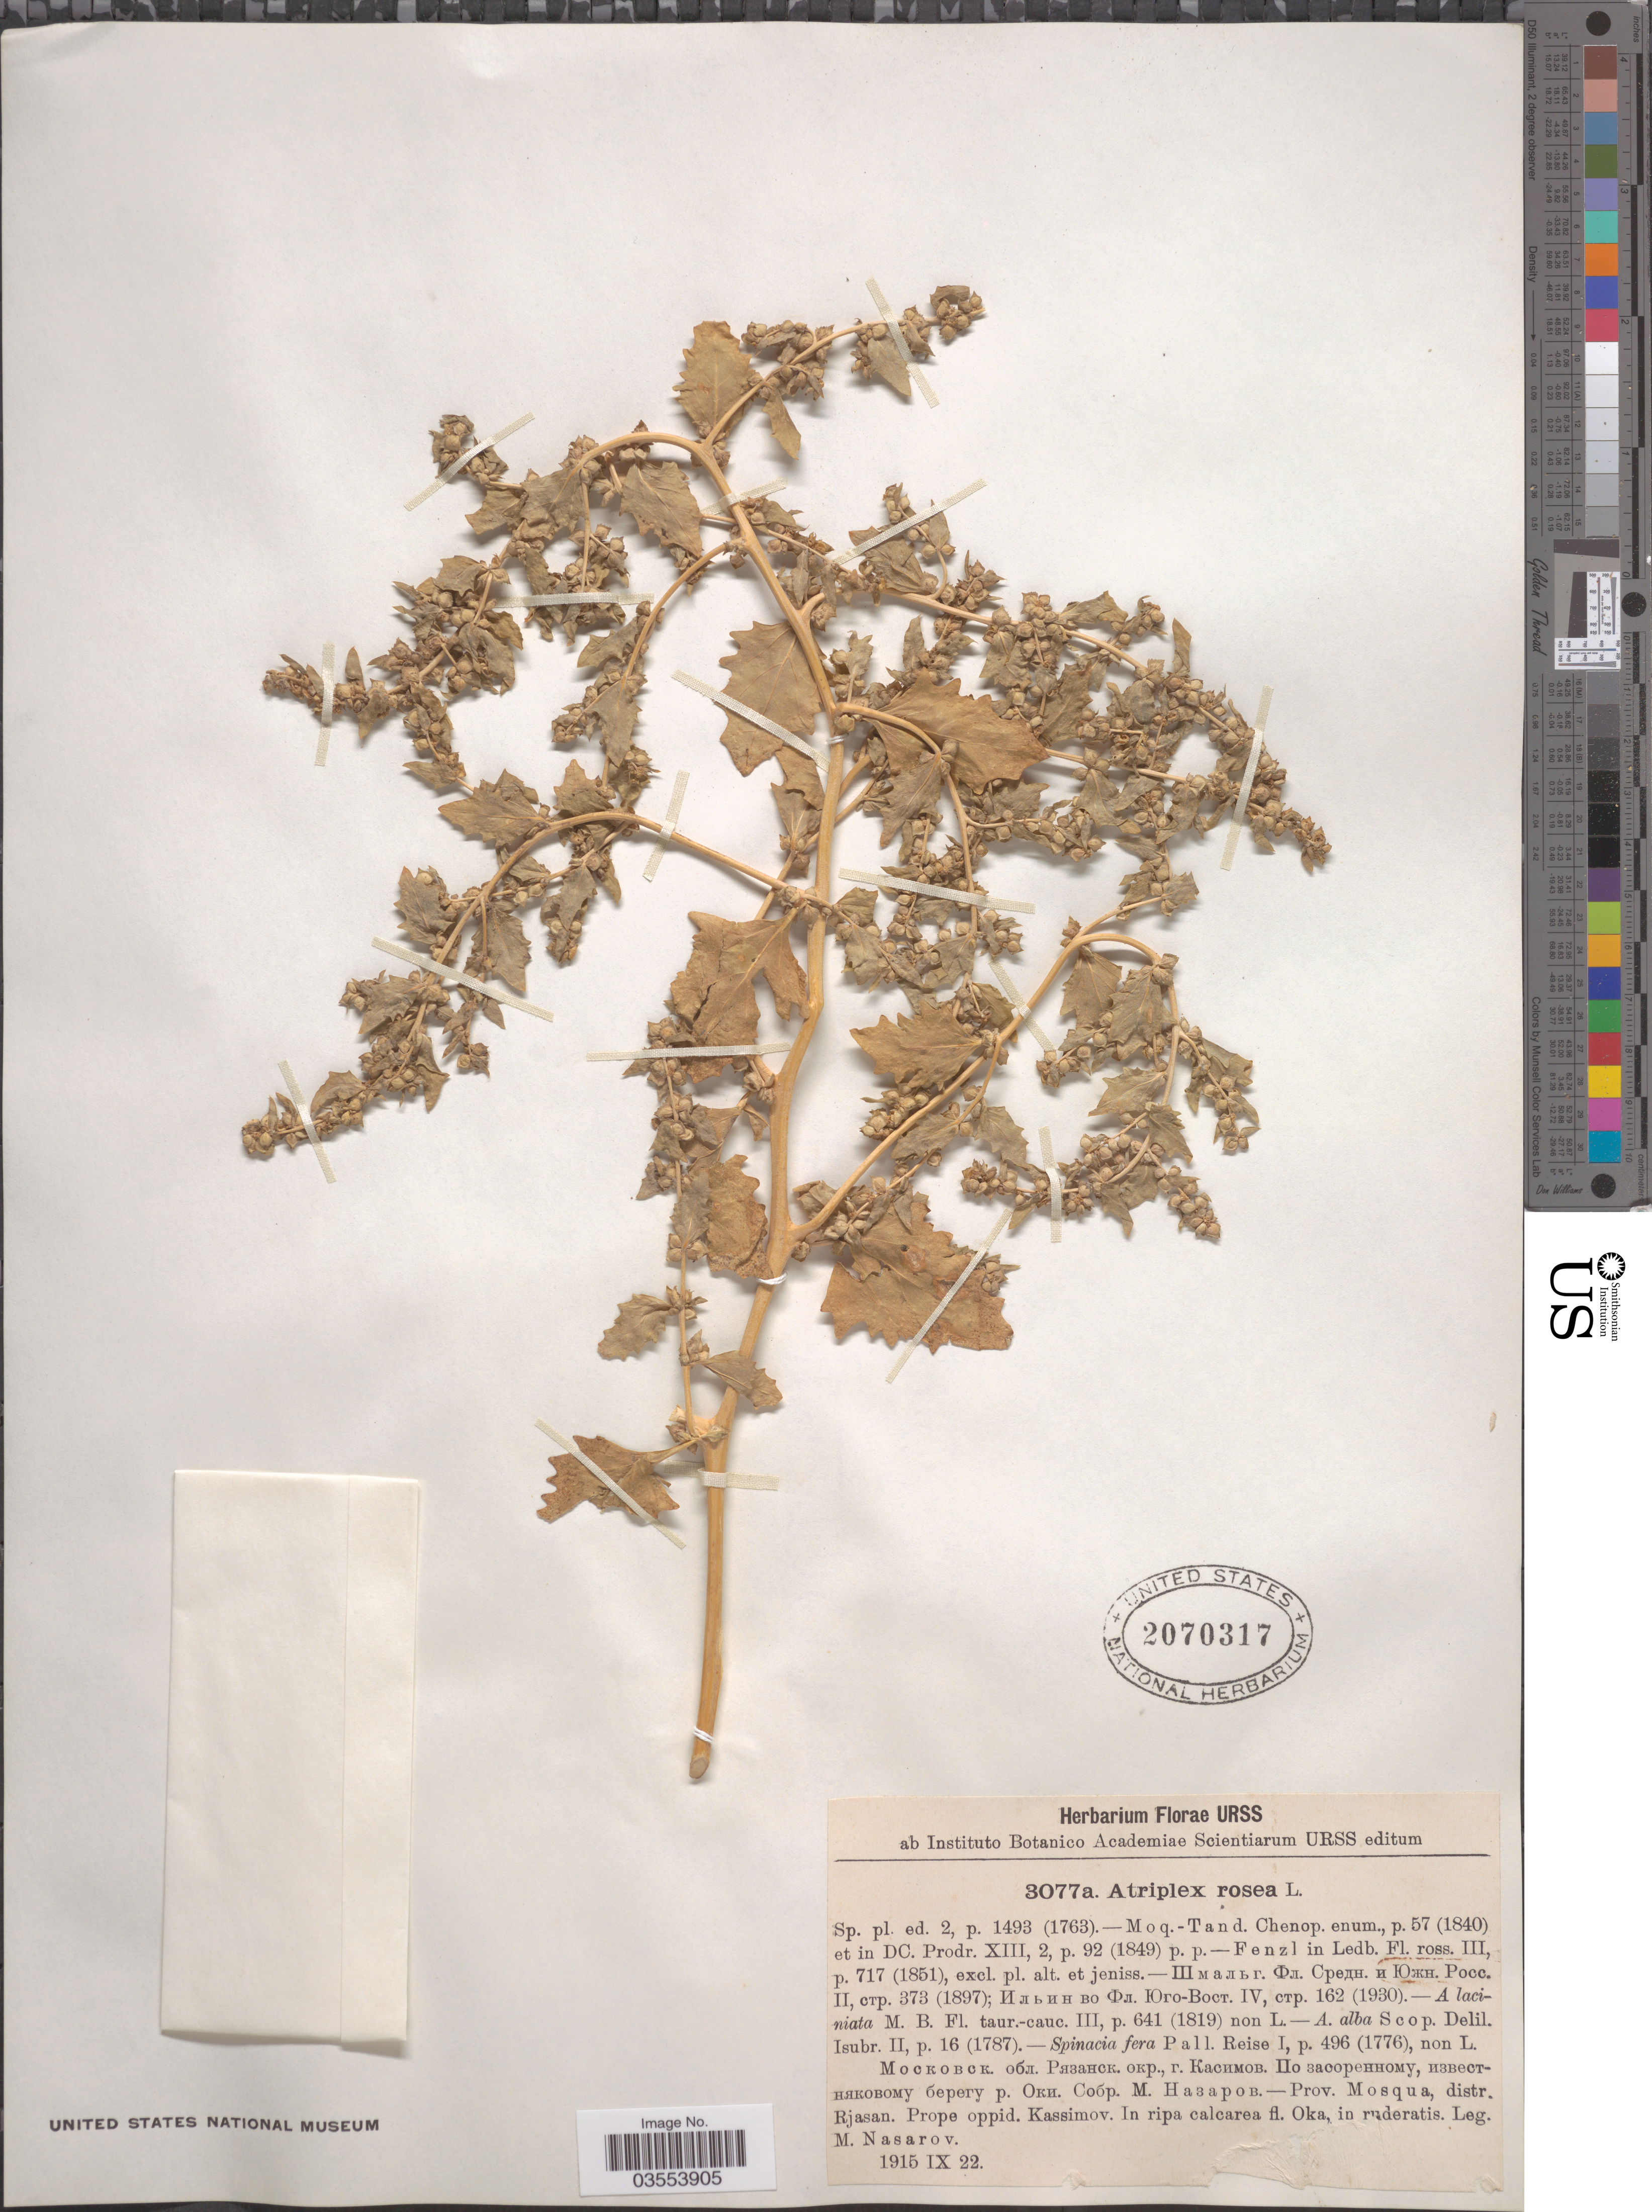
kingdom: Plantae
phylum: Tracheophyta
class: Magnoliopsida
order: Caryophyllales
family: Amaranthaceae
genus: Atriplex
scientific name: Atriplex rosea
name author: L.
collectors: M. Nasarov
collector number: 3077a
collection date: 1915-09-22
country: Russian Federation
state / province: Moscow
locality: Prov. Mosqua, distr. Rjasan. Prope oppid. Kassimov. In ripa calcarea fl. Oka.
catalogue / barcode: US 2070317